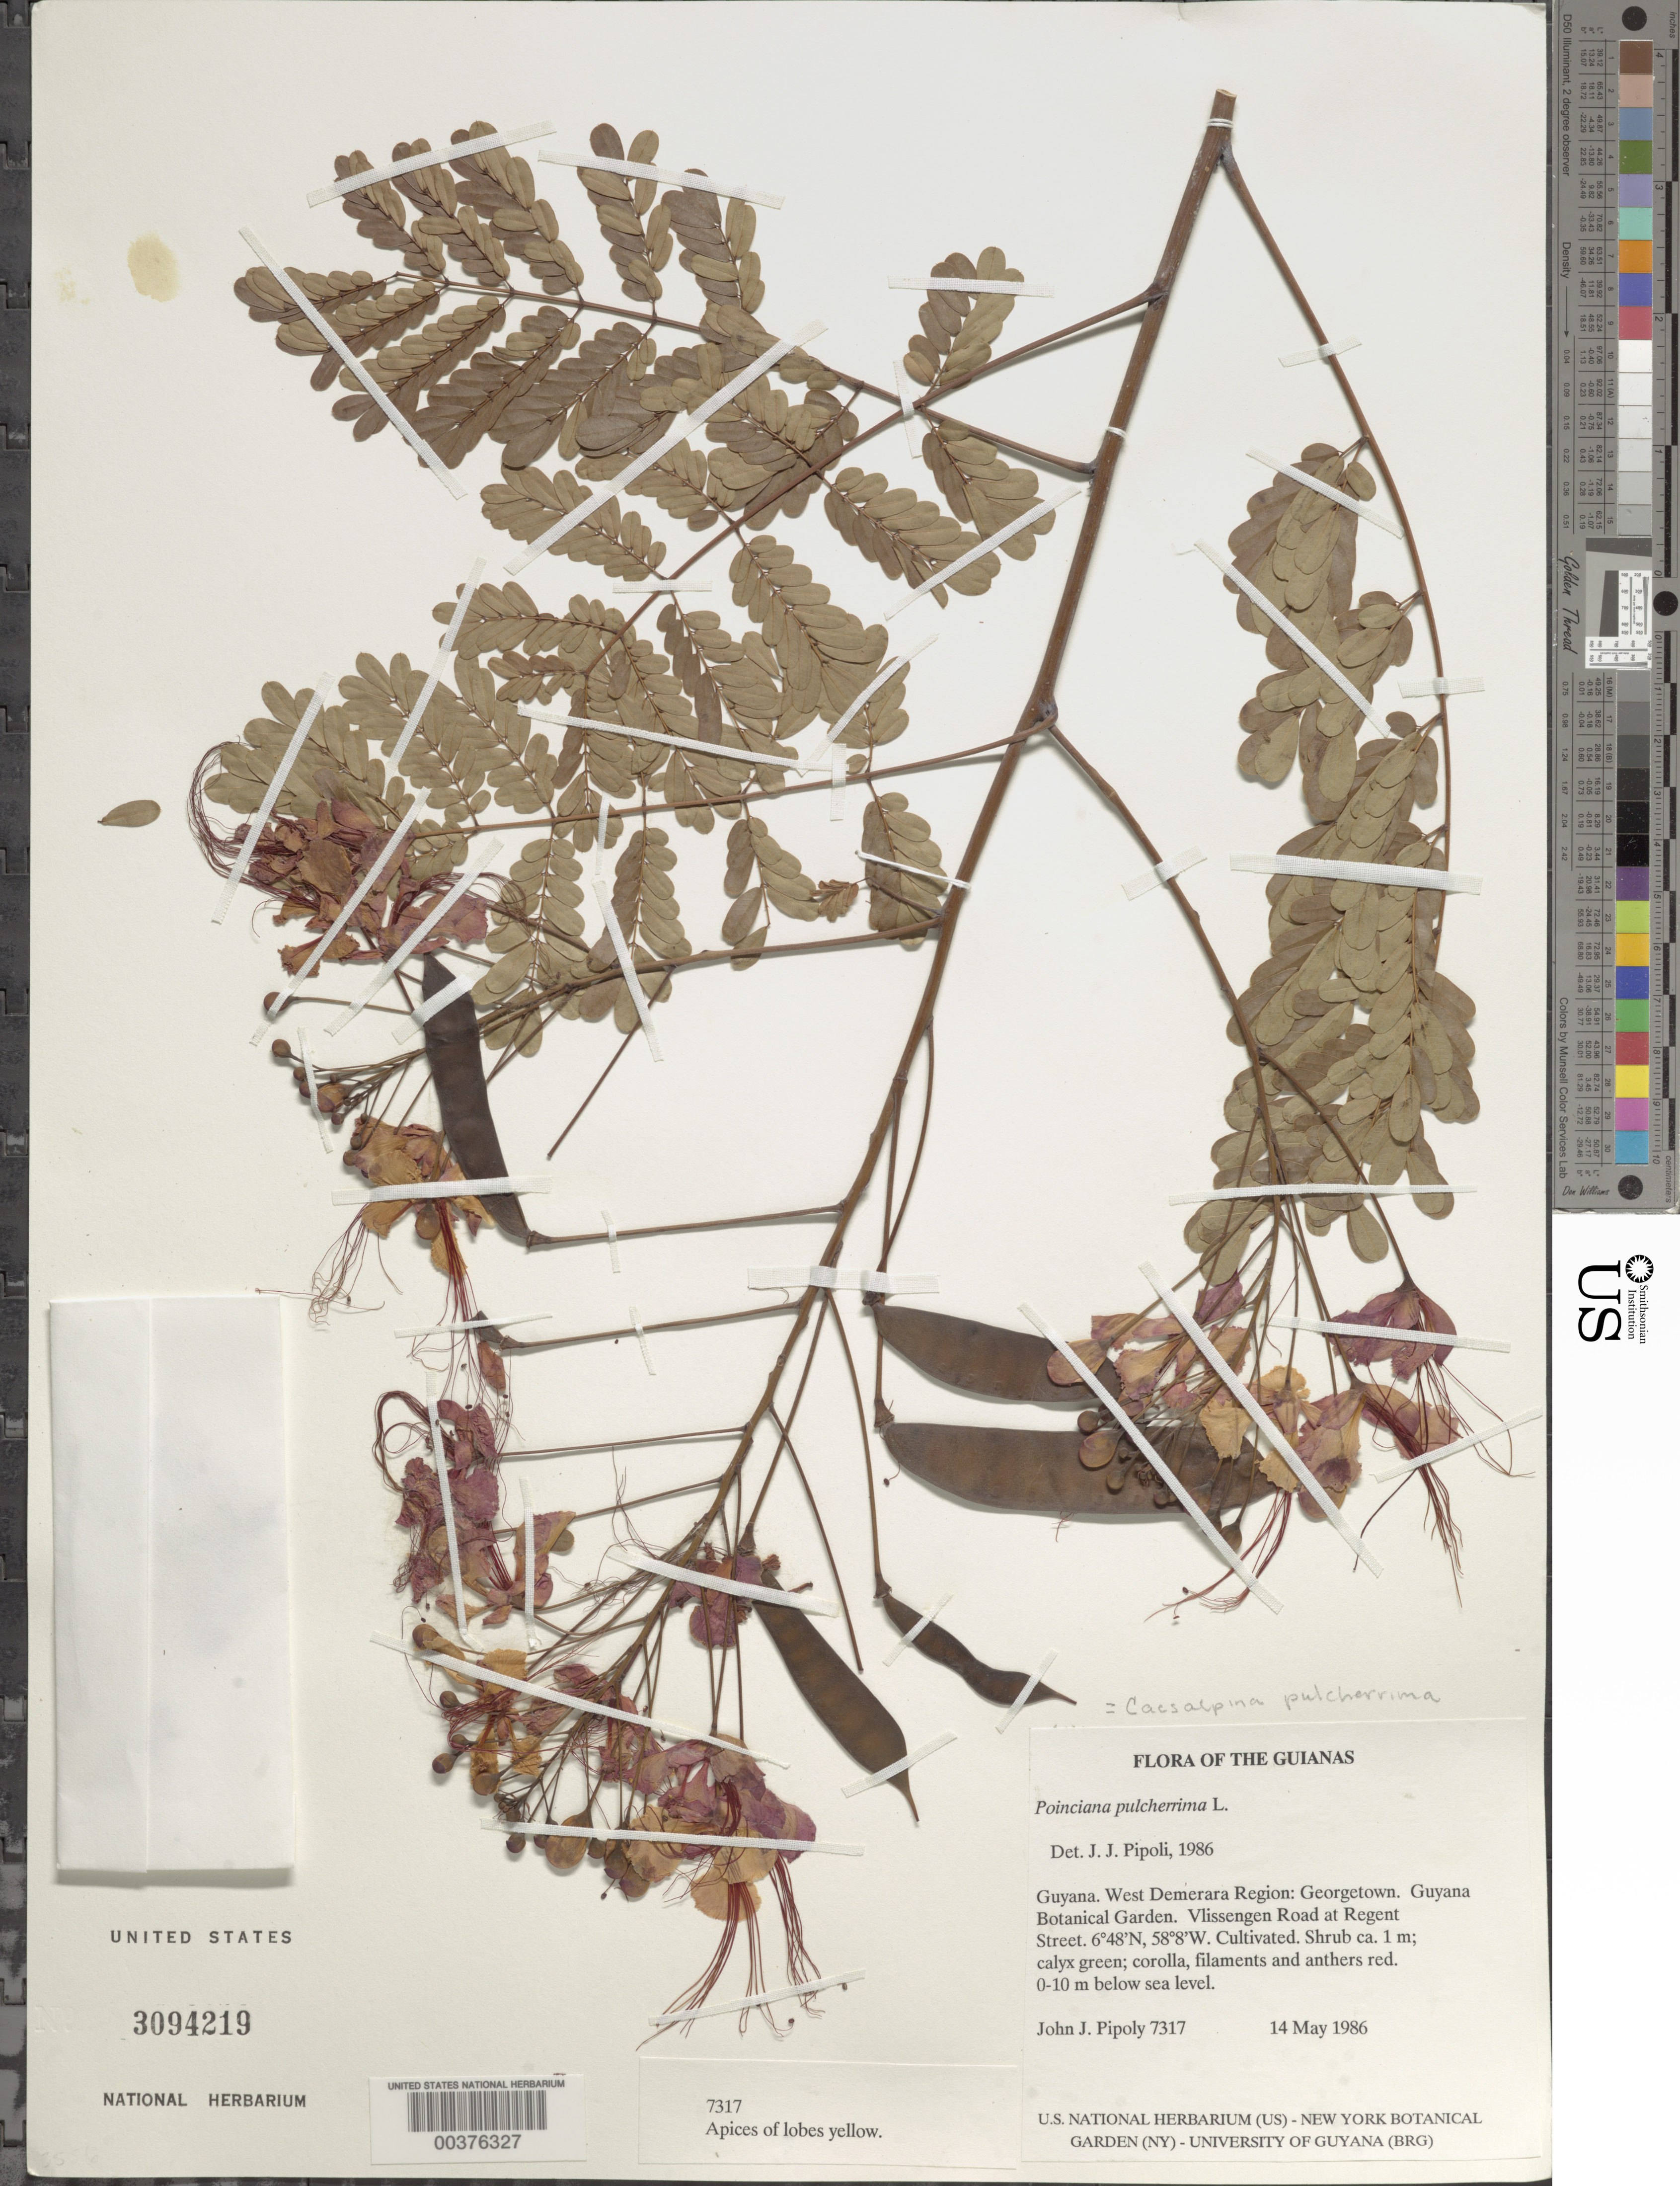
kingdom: Plantae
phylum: Tracheophyta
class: Magnoliopsida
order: Fabales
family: Fabaceae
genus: Caesalpinia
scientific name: Caesalpinia pulcherrima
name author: (L.) Sw.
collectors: J. J. Pipoly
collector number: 7317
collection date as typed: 14 May 1986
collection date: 1986-05-14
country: Guyana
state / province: Demerara-Mahaica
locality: Georgetown. Guyana Botanical Garden. Vlissengen Road at Regent Street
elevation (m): -3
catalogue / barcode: US 3094219